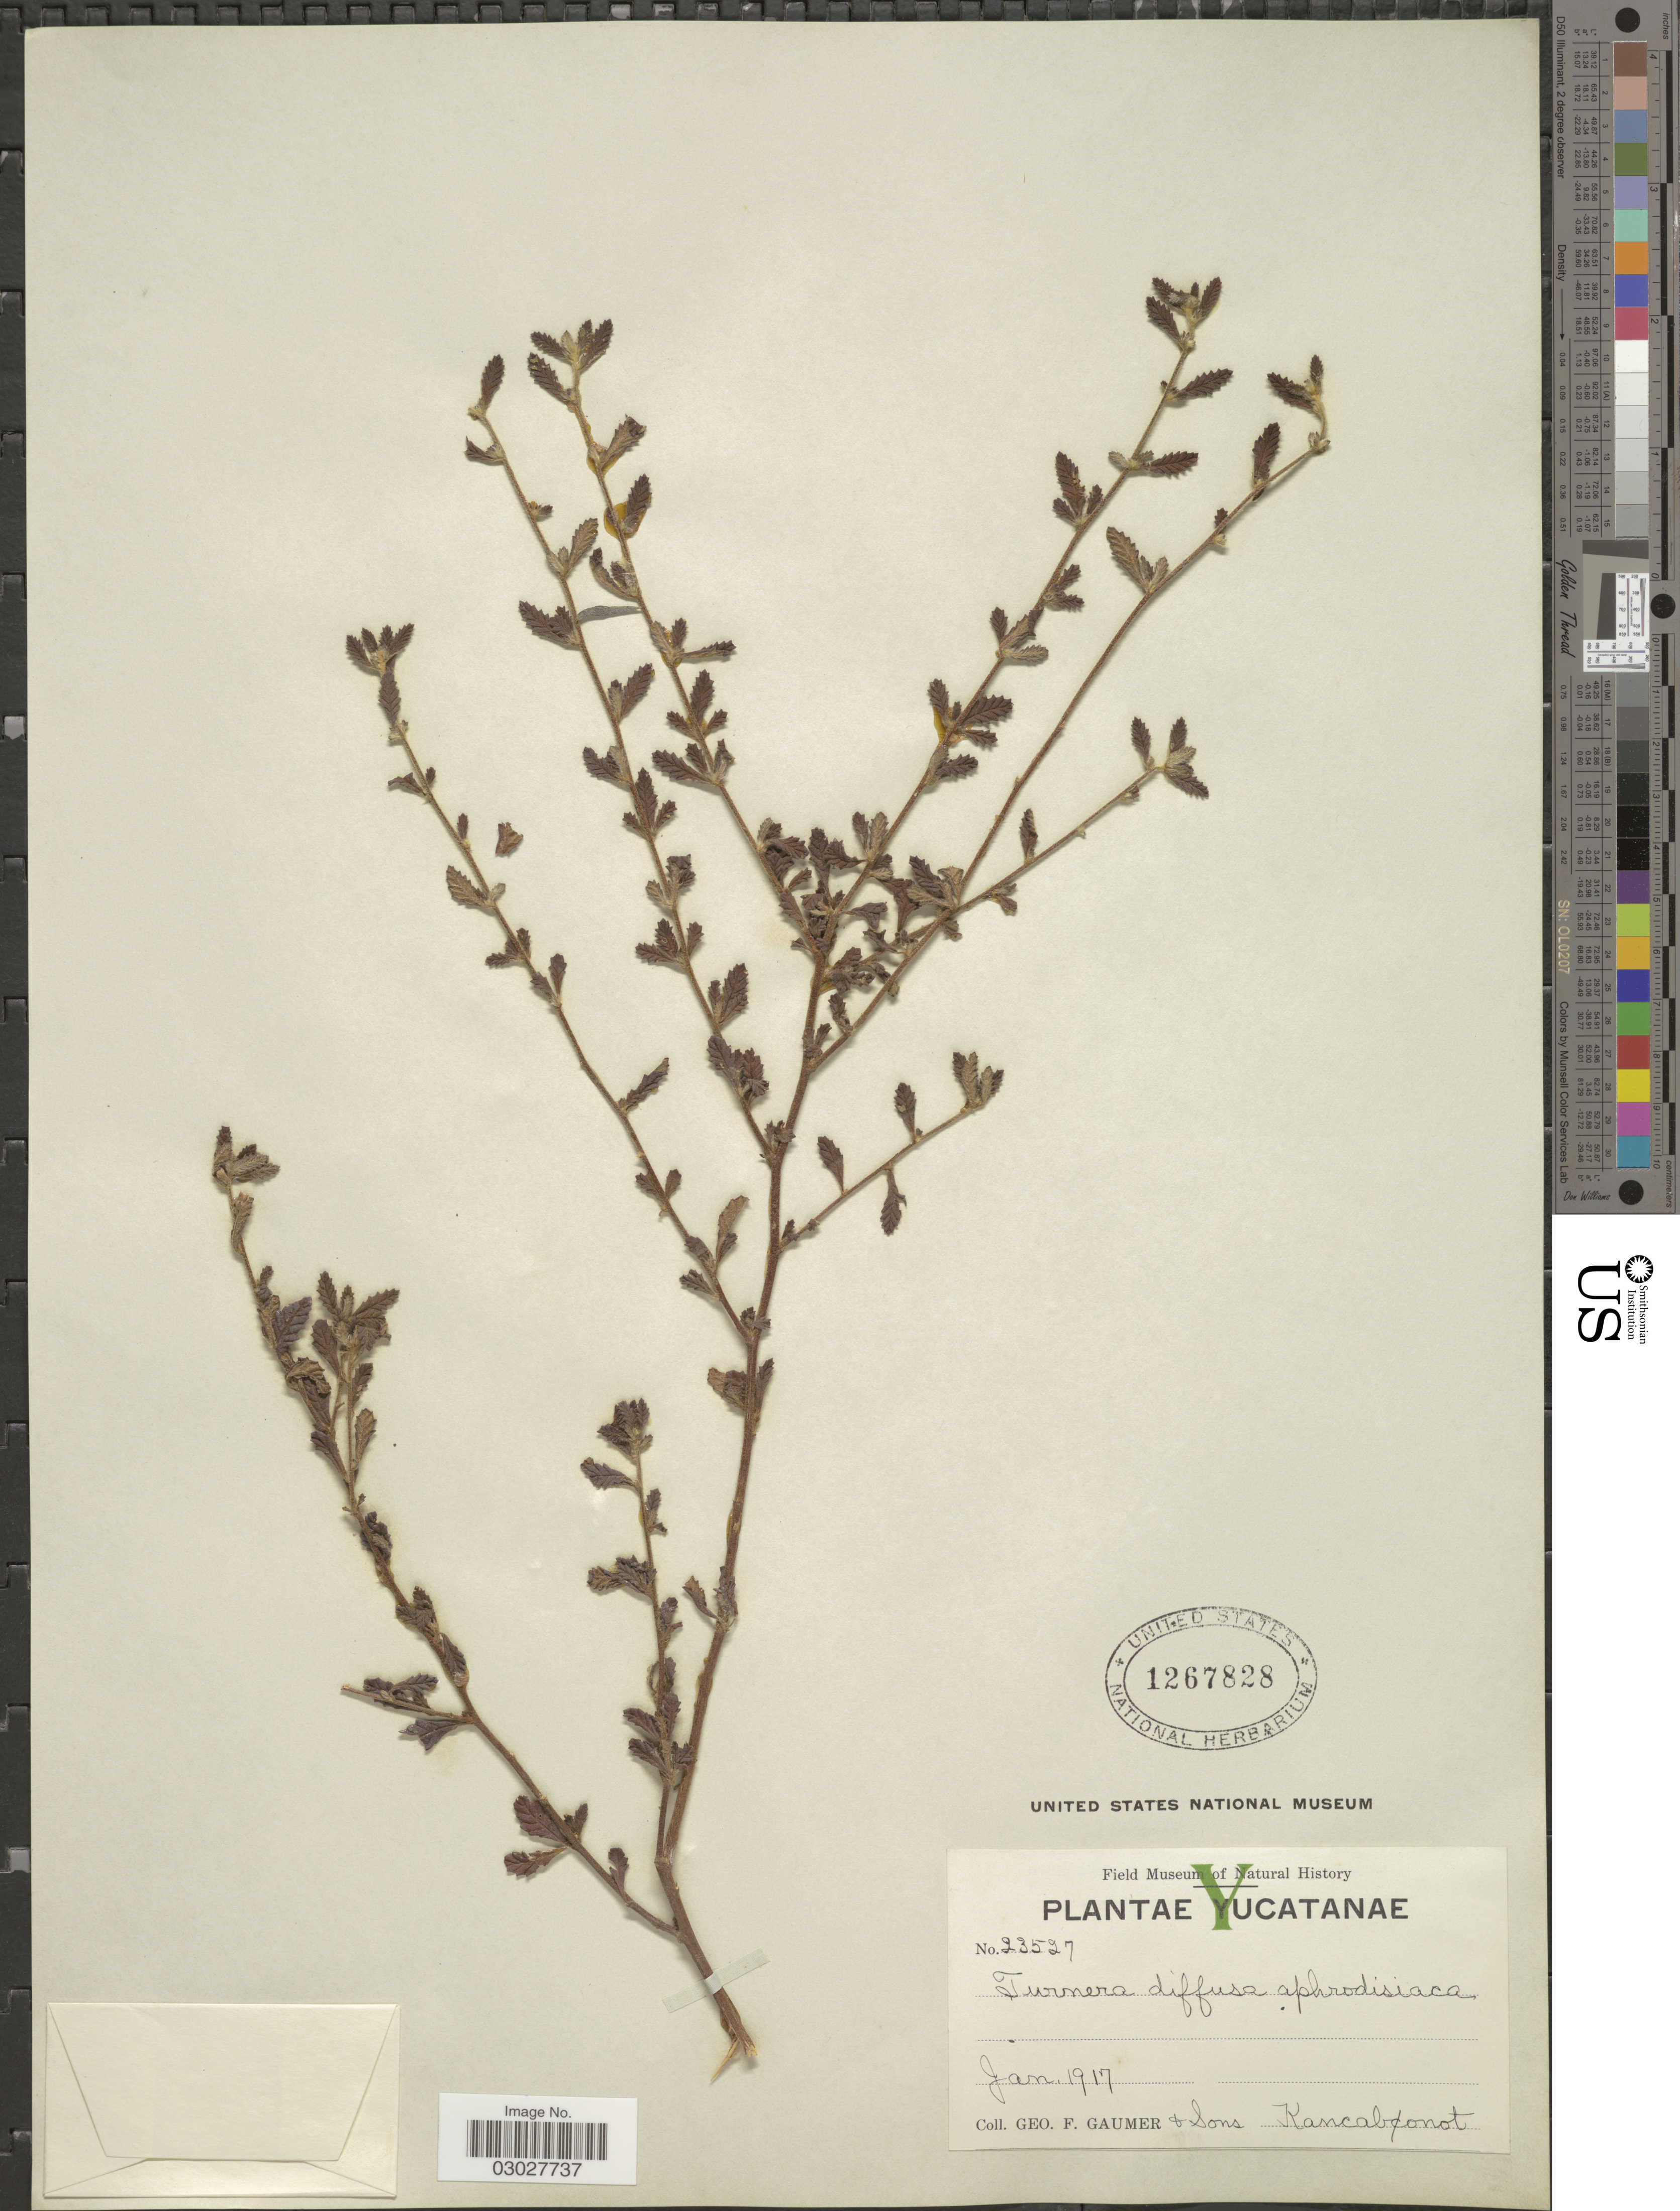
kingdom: Plantae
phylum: Tracheophyta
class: Magnoliopsida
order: Malpighiales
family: Turneraceae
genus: Turnera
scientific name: Turnera diffusa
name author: Willd. ex Schult.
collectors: G. F. Gaumer & Sons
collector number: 23527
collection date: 1917-01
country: Mexico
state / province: Yucatán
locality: Kancabonot.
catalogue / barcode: US 1267828